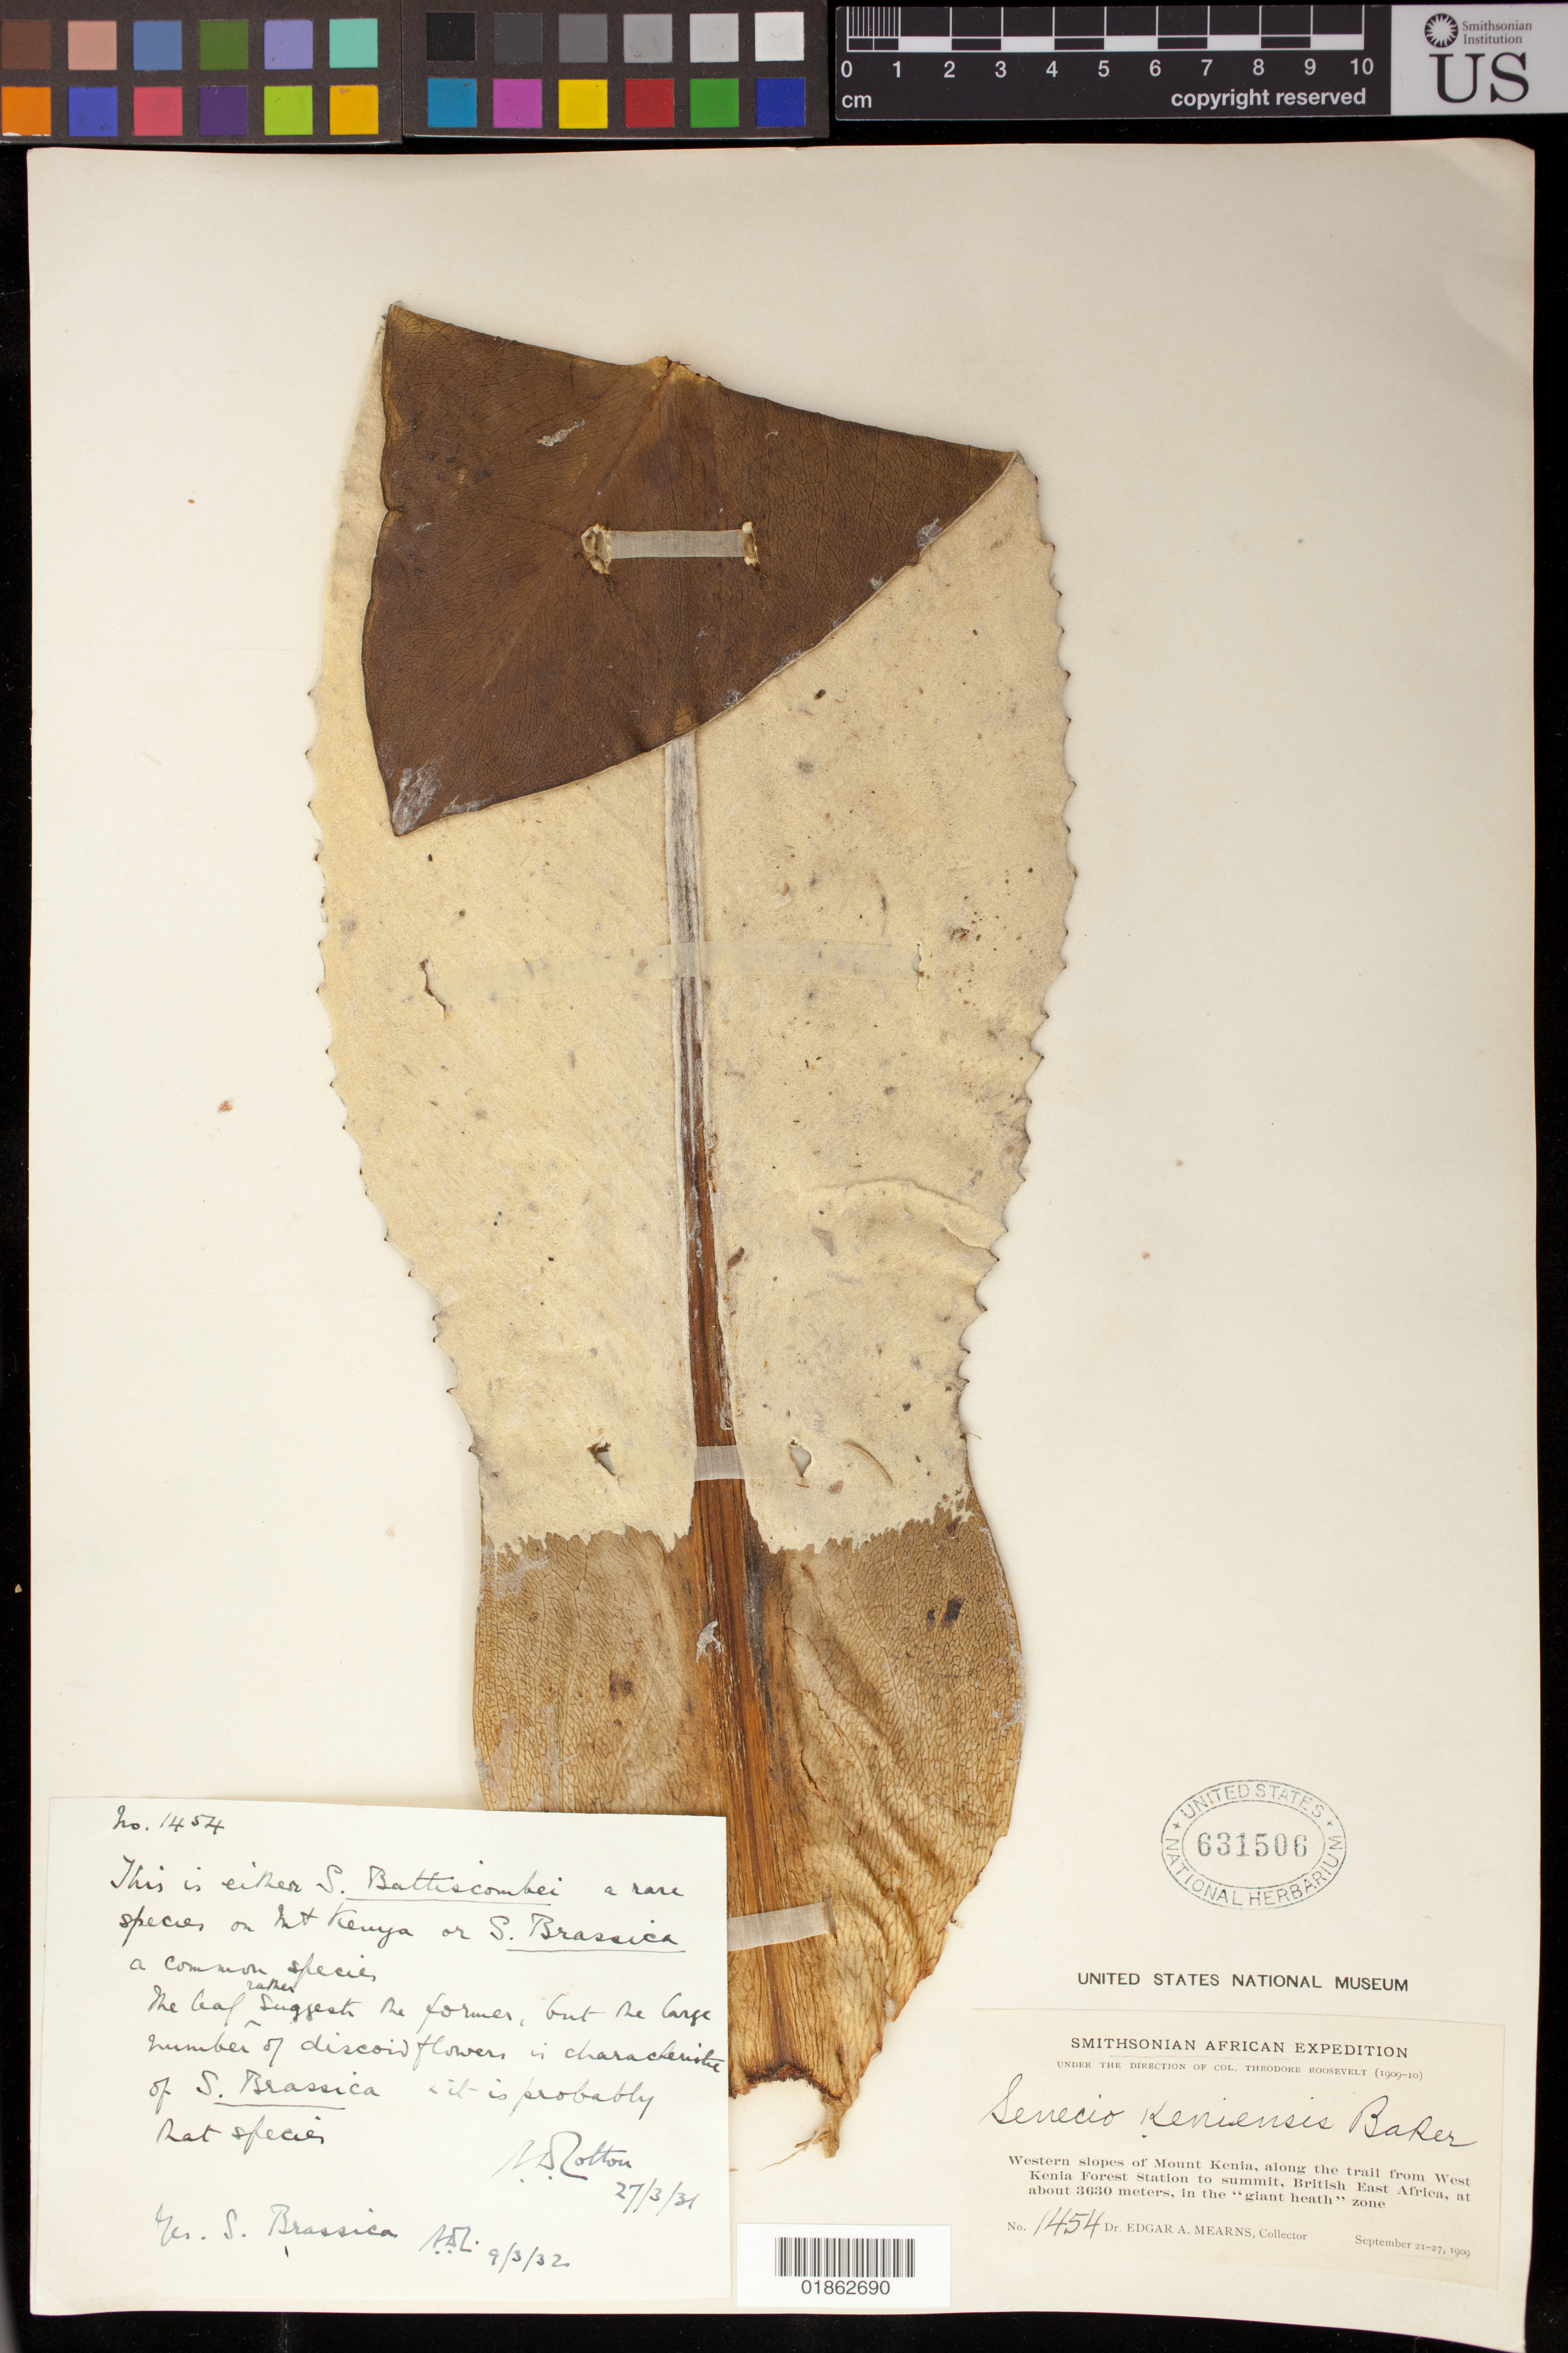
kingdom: Plantae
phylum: Tracheophyta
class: Magnoliopsida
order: Asterales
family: Asteraceae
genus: Senecio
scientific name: Senecio brassica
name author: R.E. Fr. & T.C.E. Fr.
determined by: Cotton, Arthur D.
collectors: E. A. Mearns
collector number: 1454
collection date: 1909-09-21/1909-09-27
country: Kenya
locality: Western slopes of Mount Kenia, along the trail from West Kenia Forest Station to summit, British East Africa, in the "giant heath" zone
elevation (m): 3630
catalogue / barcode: US 631506